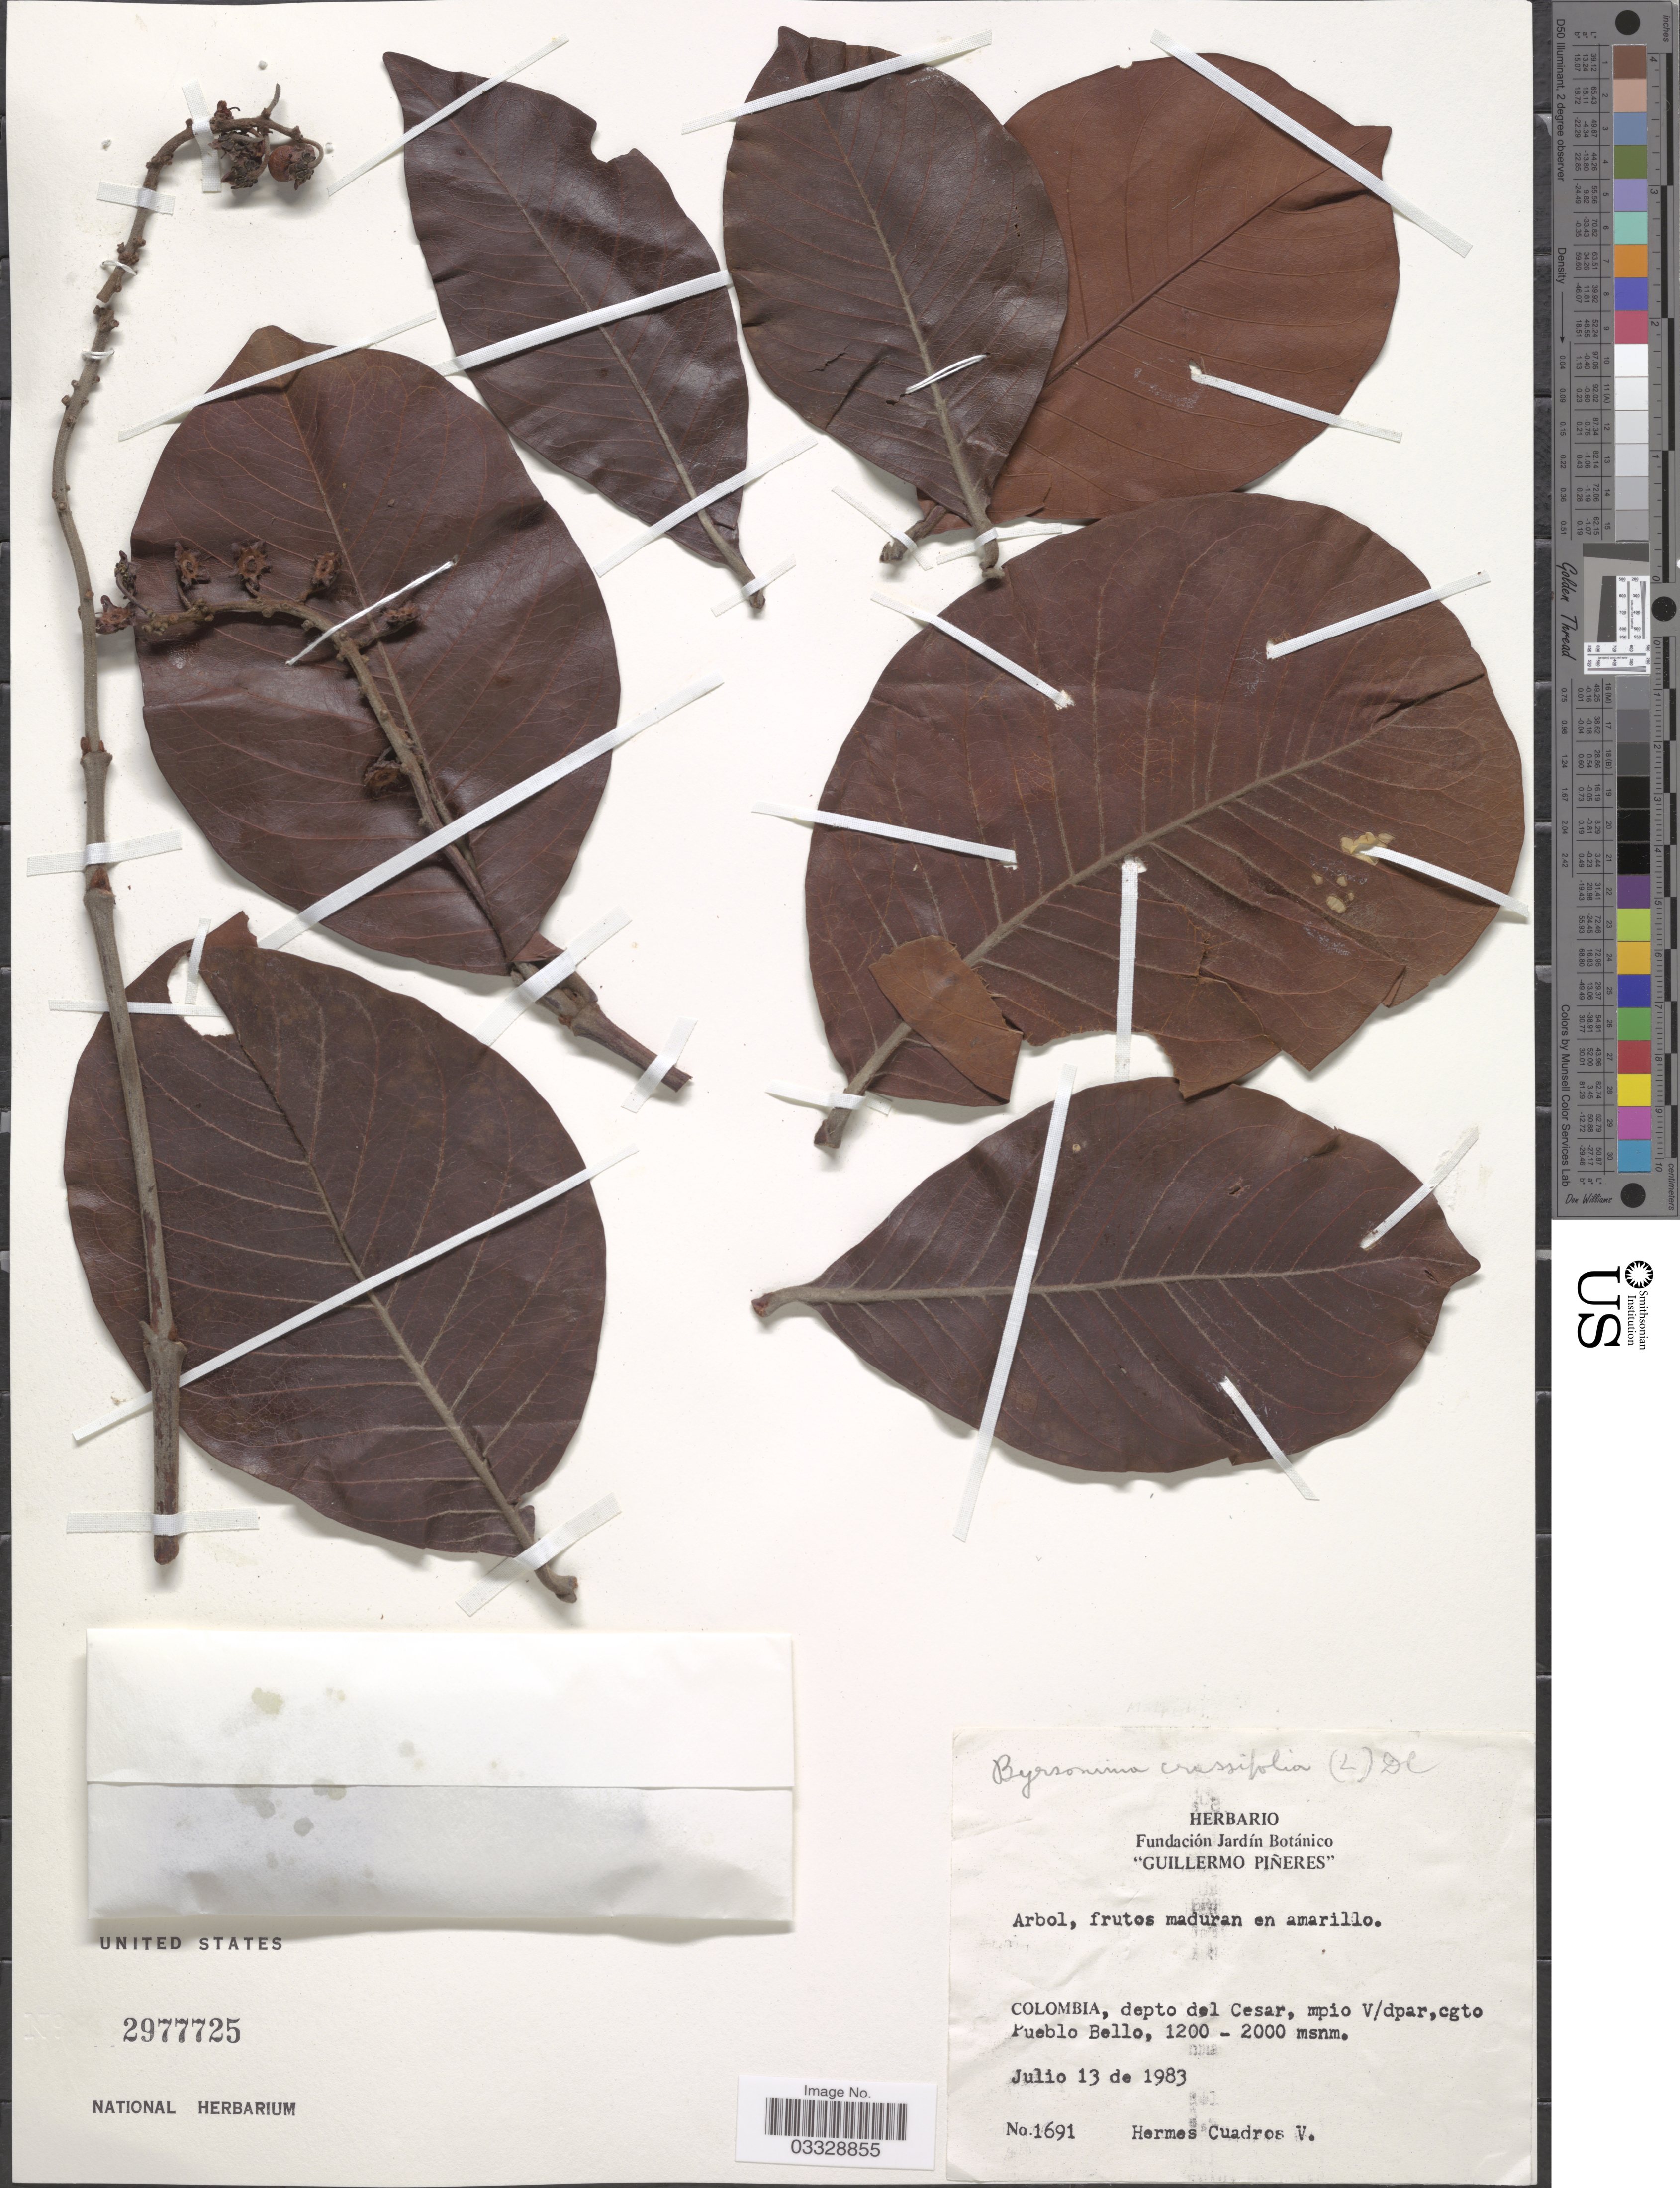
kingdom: Plantae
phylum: Tracheophyta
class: Magnoliopsida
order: Malpighiales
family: Malpighiaceae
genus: Byrsonima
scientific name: Byrsonima crassifolia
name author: (L.) Kunth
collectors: H. Cuadros V.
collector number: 1691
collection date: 1983-07-13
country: Colombia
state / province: Cesar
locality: Depto del Cesar, mpio V/dpar, cgto Pueblo Bello.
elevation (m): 1200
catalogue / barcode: US 2977725